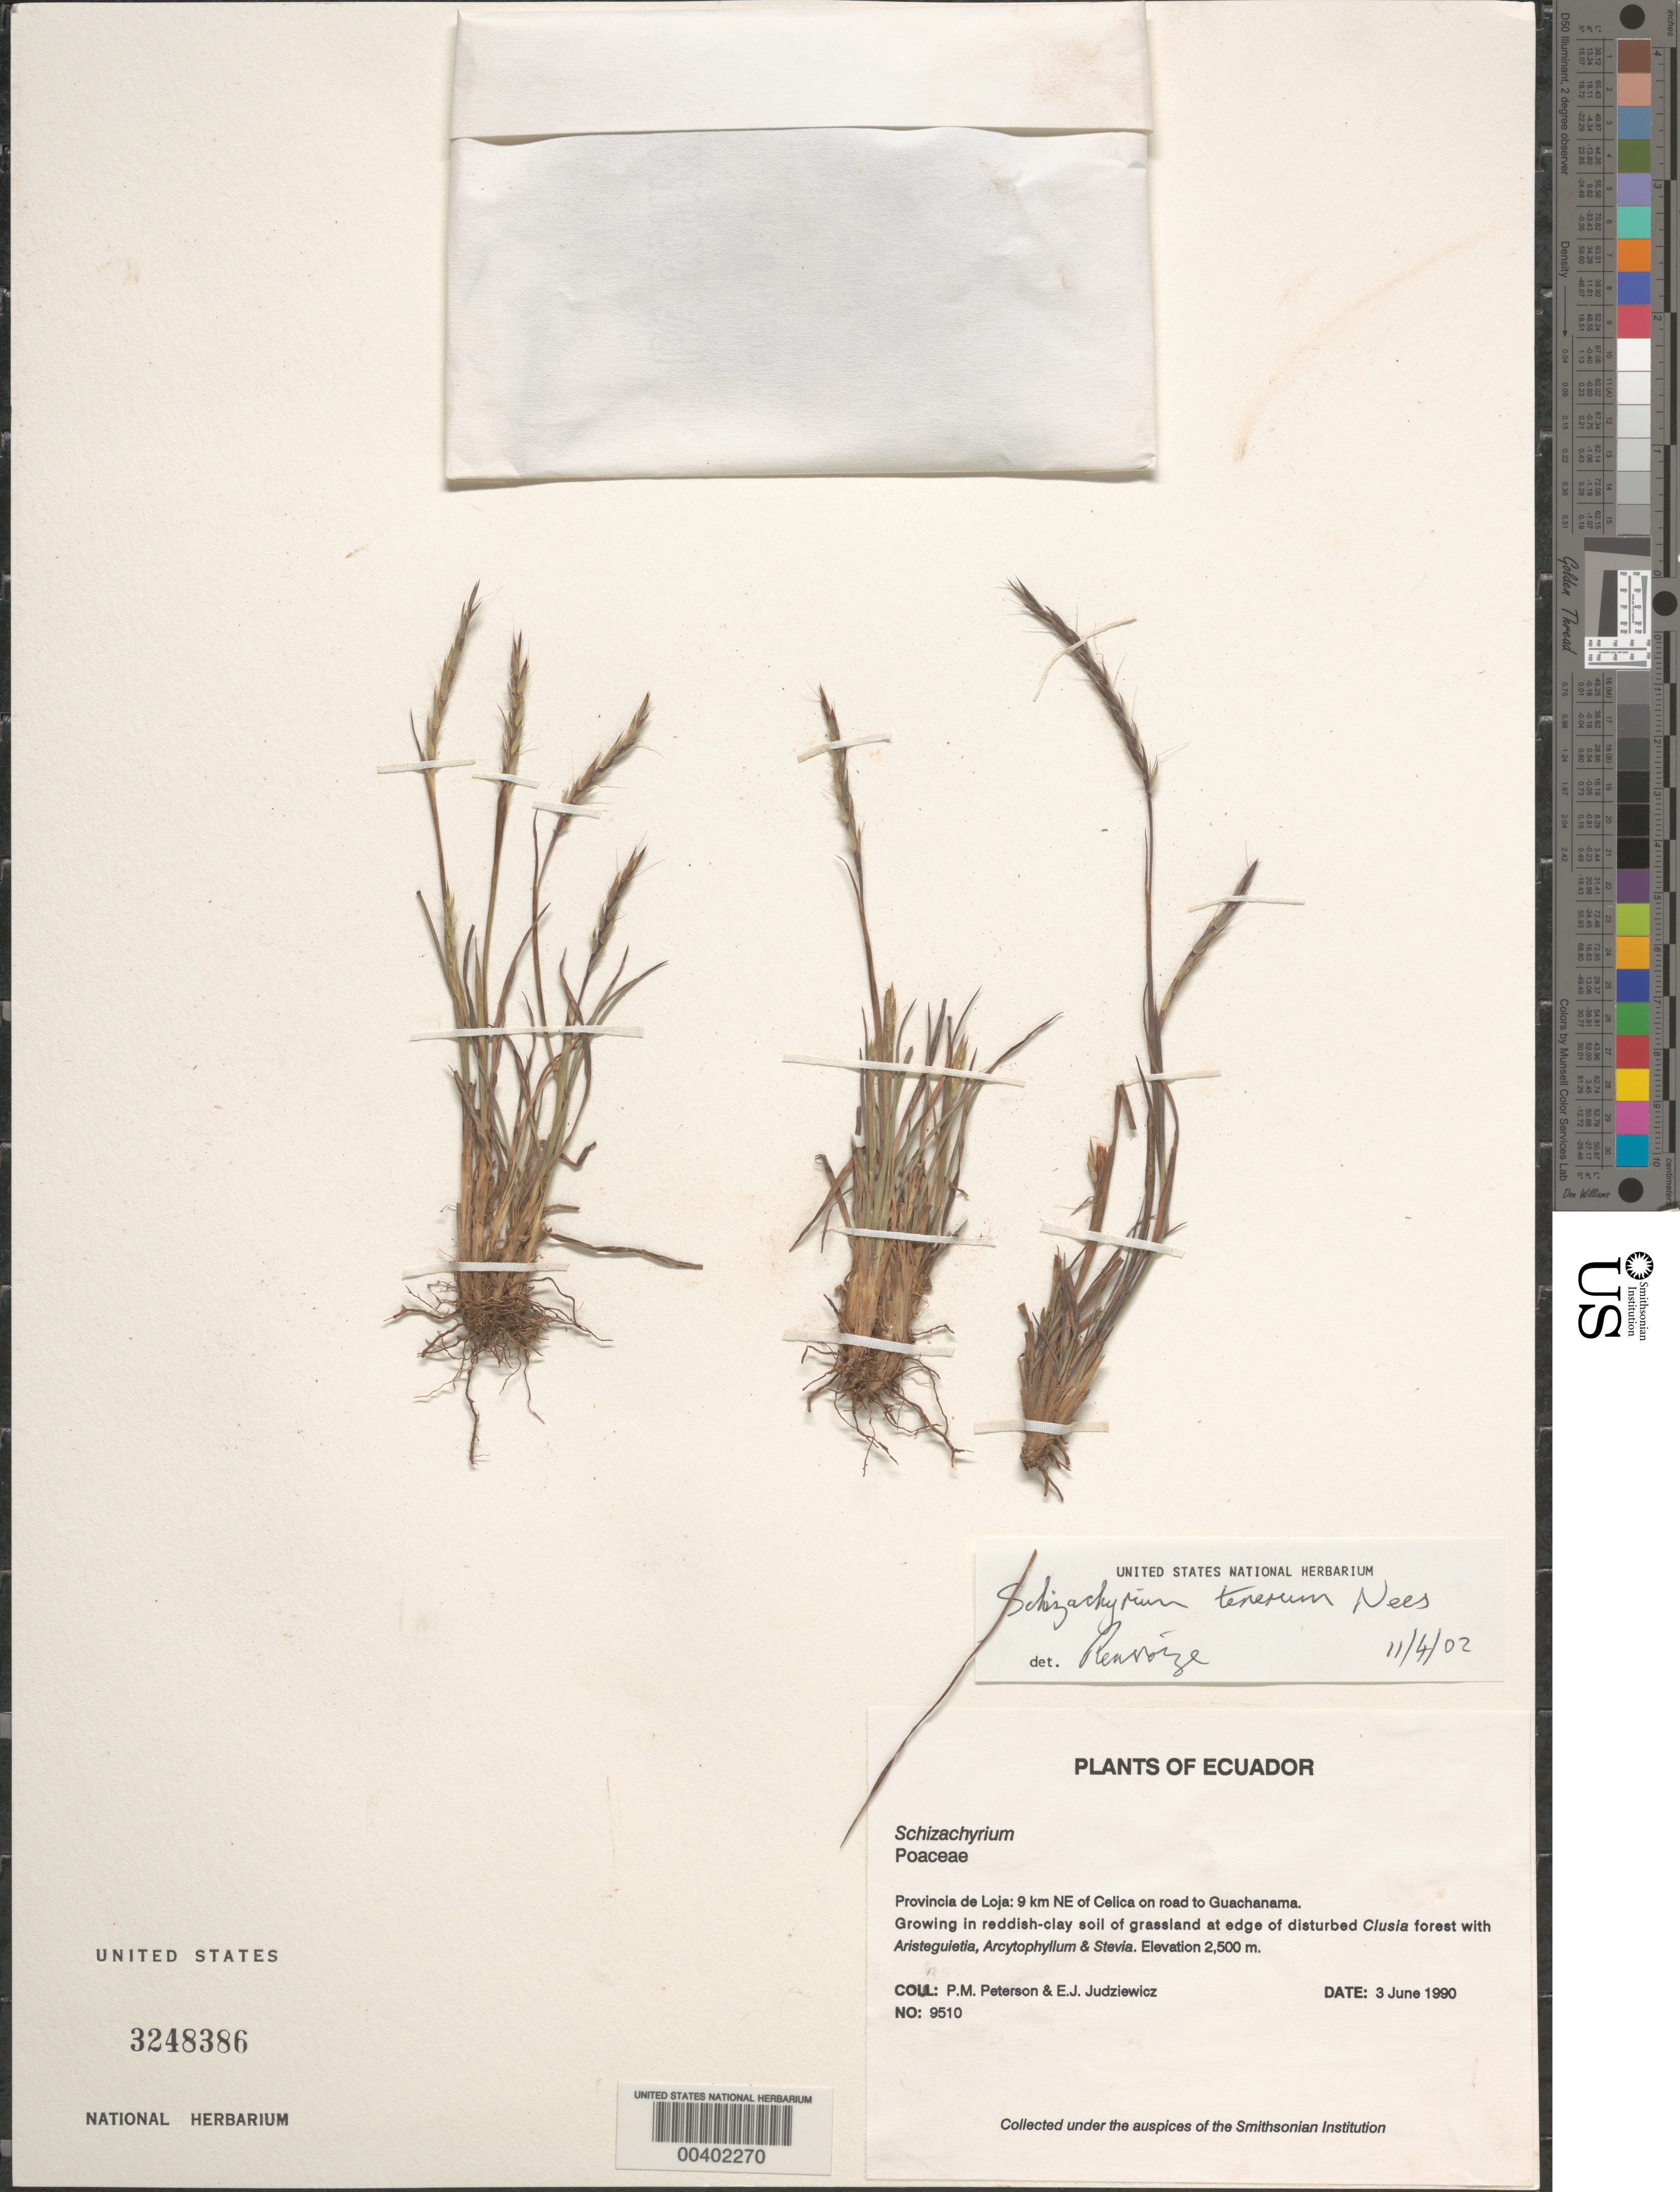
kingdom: Plantae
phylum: Tracheophyta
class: Liliopsida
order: Poales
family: Poaceae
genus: Schizachyrium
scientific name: Schizachyrium tenerum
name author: Nees in Mart.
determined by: Renvoize, S. A.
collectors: P. M. Peterson & E. J. Judziewicz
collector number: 09510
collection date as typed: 03 Jun 1990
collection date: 1990-06-03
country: Ecuador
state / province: Loja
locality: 9 km NE of Celica on road to Guachanama.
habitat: Growing in reddish-clay soil of grassland at edge of disturbed Clusia forest with Aristeguietia, Arcytophyllum & Stevia.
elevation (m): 2500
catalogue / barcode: US 3248386